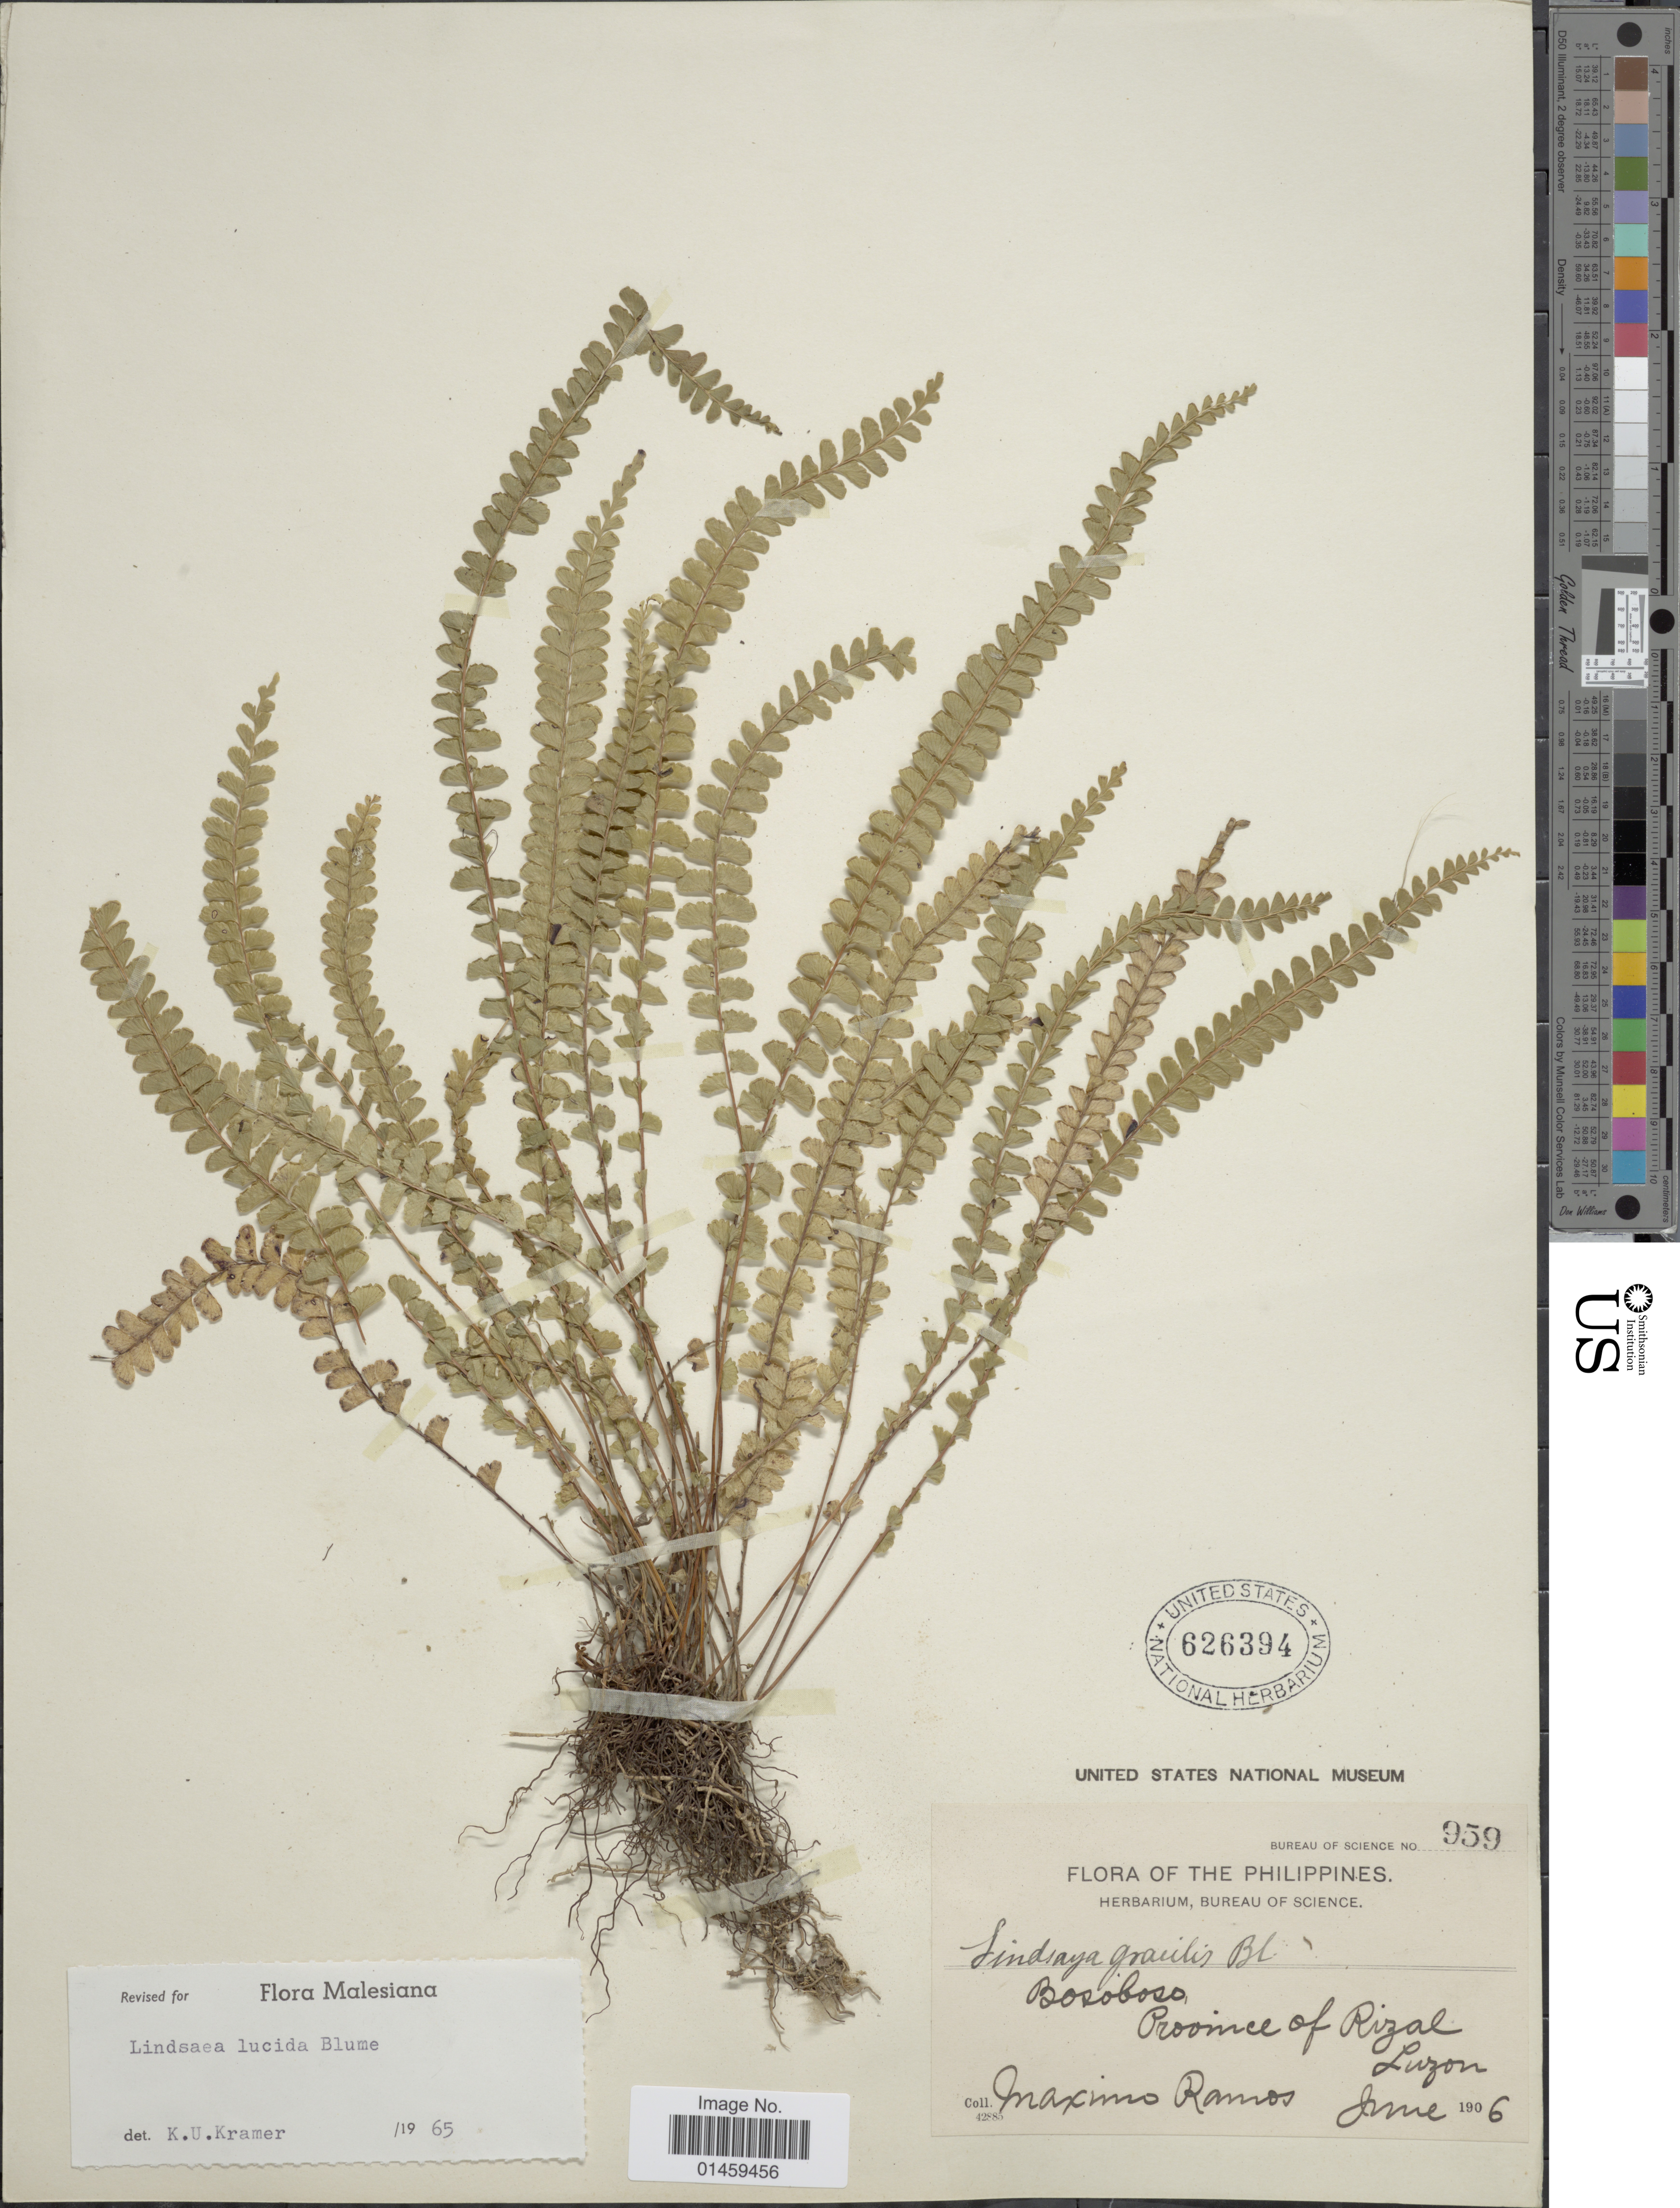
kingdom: Plantae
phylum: Tracheophyta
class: Polypodiopsida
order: Polypodiales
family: Lindsaeaceae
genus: Lindsaea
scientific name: Lindsaea lucida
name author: Blume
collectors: M. Ramos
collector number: Bureau of Science 959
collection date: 1906-06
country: Philippines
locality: Bosoboso, Province of Rizal Luzon.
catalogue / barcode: US 626394